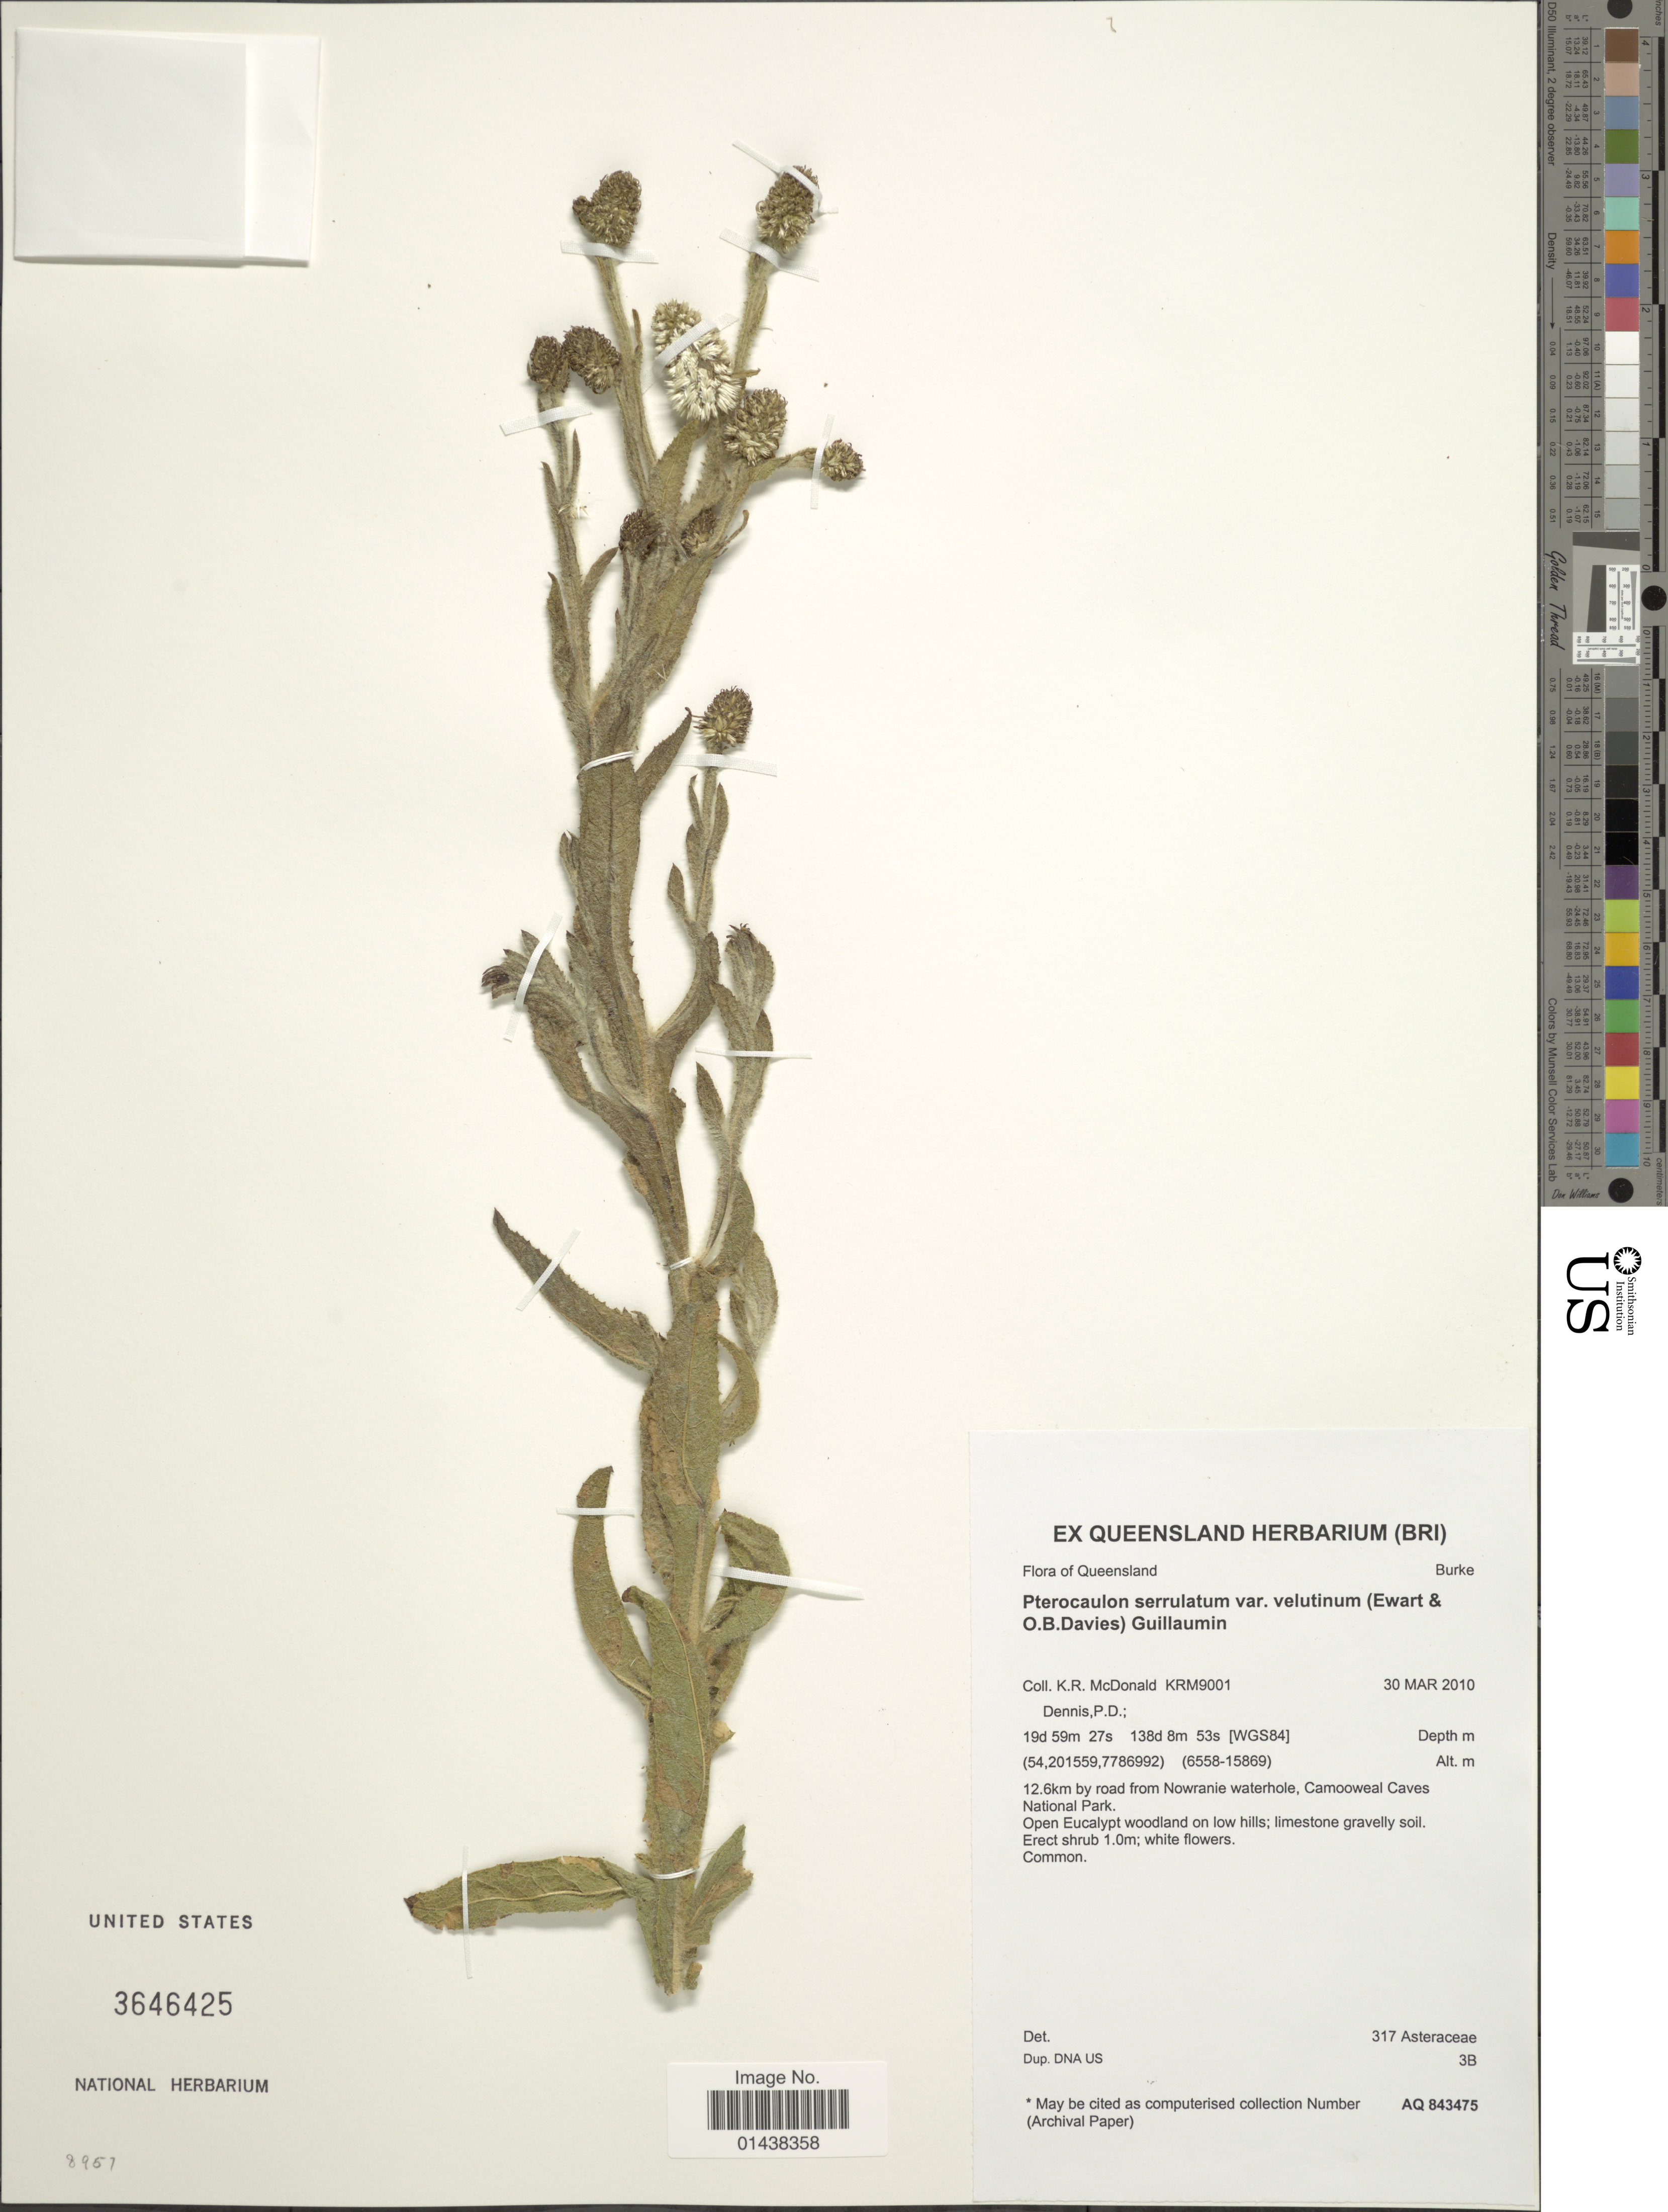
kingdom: Plantae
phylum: Tracheophyta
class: Magnoliopsida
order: Asterales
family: Asteraceae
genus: Pterocaulon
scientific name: Pterocaulon serrulatum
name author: (Montrouz.) Guillaumin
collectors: K. McDonald & P. Dennis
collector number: KRM9001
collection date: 2010-03-30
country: Australia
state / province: Queensland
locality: Burke, (WGS84) 12.6 km by road from Nowranie waterhole, Camooweal Caves National Park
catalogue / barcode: US 3646425